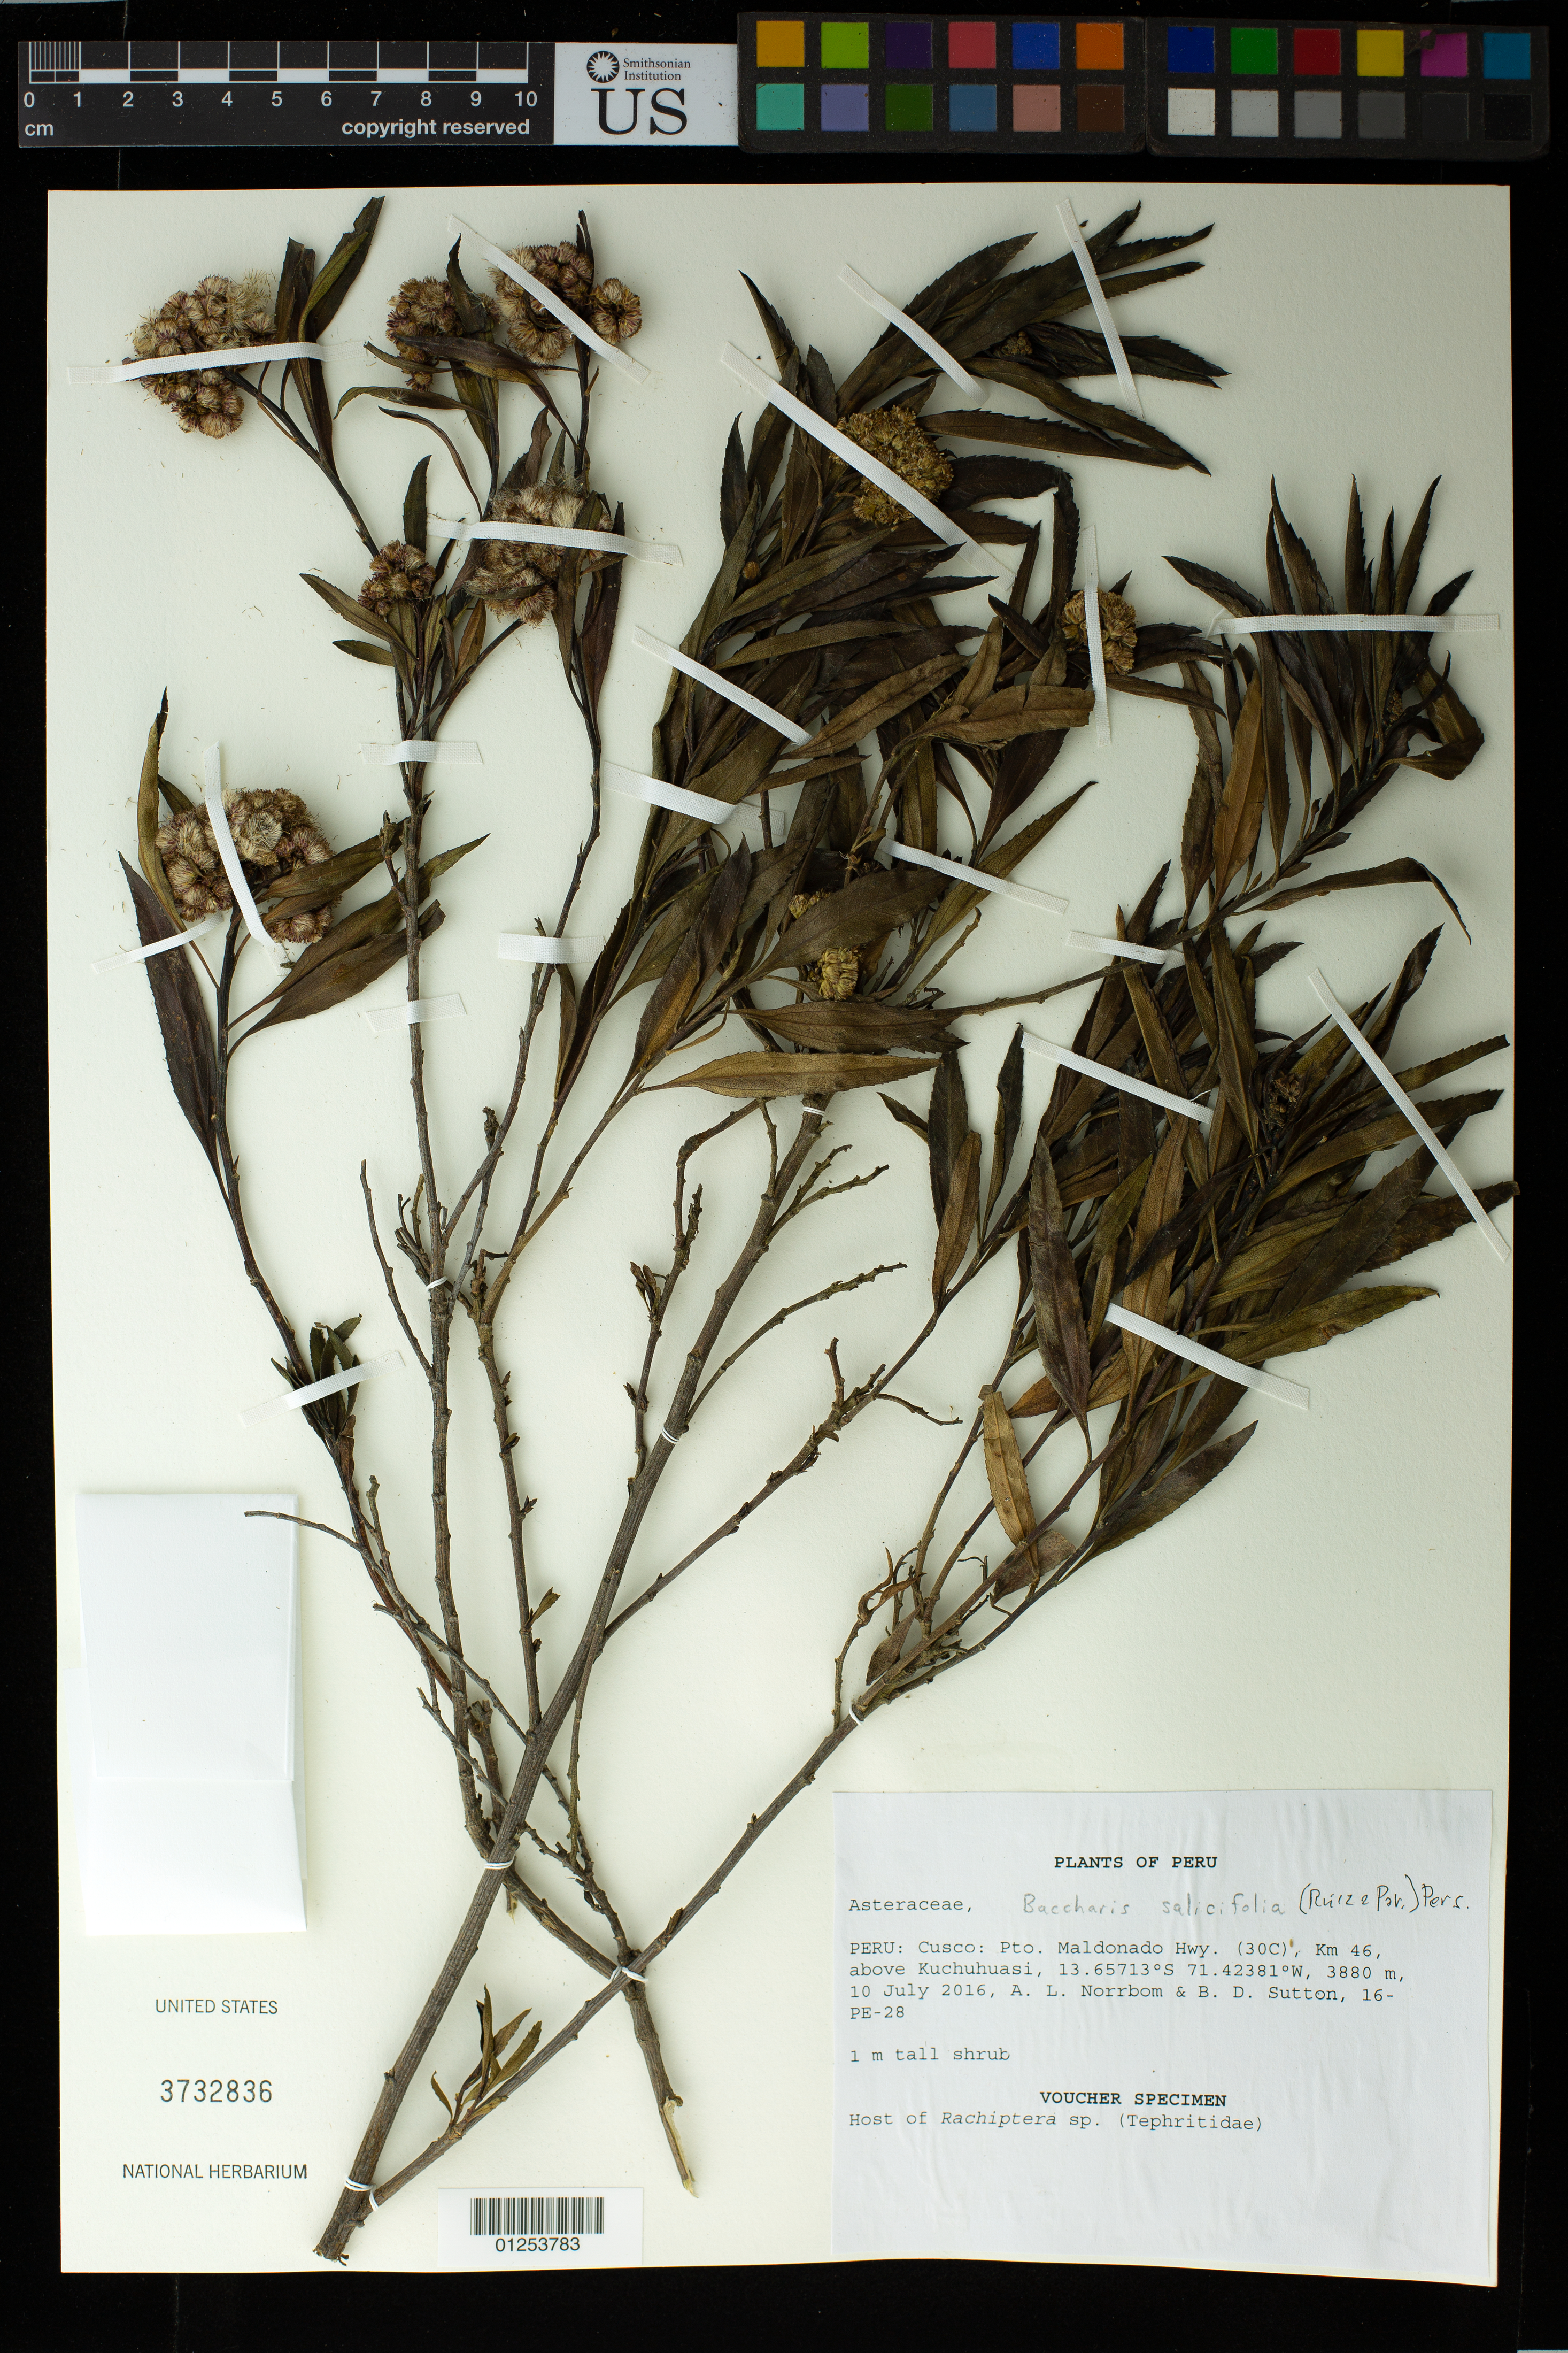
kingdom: Plantae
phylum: Tracheophyta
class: Magnoliopsida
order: Asterales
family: Asteraceae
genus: Baccharis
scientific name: Baccharis salicifolia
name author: (Ruiz & Pav.) Pers.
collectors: A. L. Norrbom & B. Sutton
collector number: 16-PE-28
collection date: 2016-07-10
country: Peru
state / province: Cusco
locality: Pto. Maldonado Hwy. (30C), km 46, above Kuchuhuasi.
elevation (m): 3380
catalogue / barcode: US 3732836